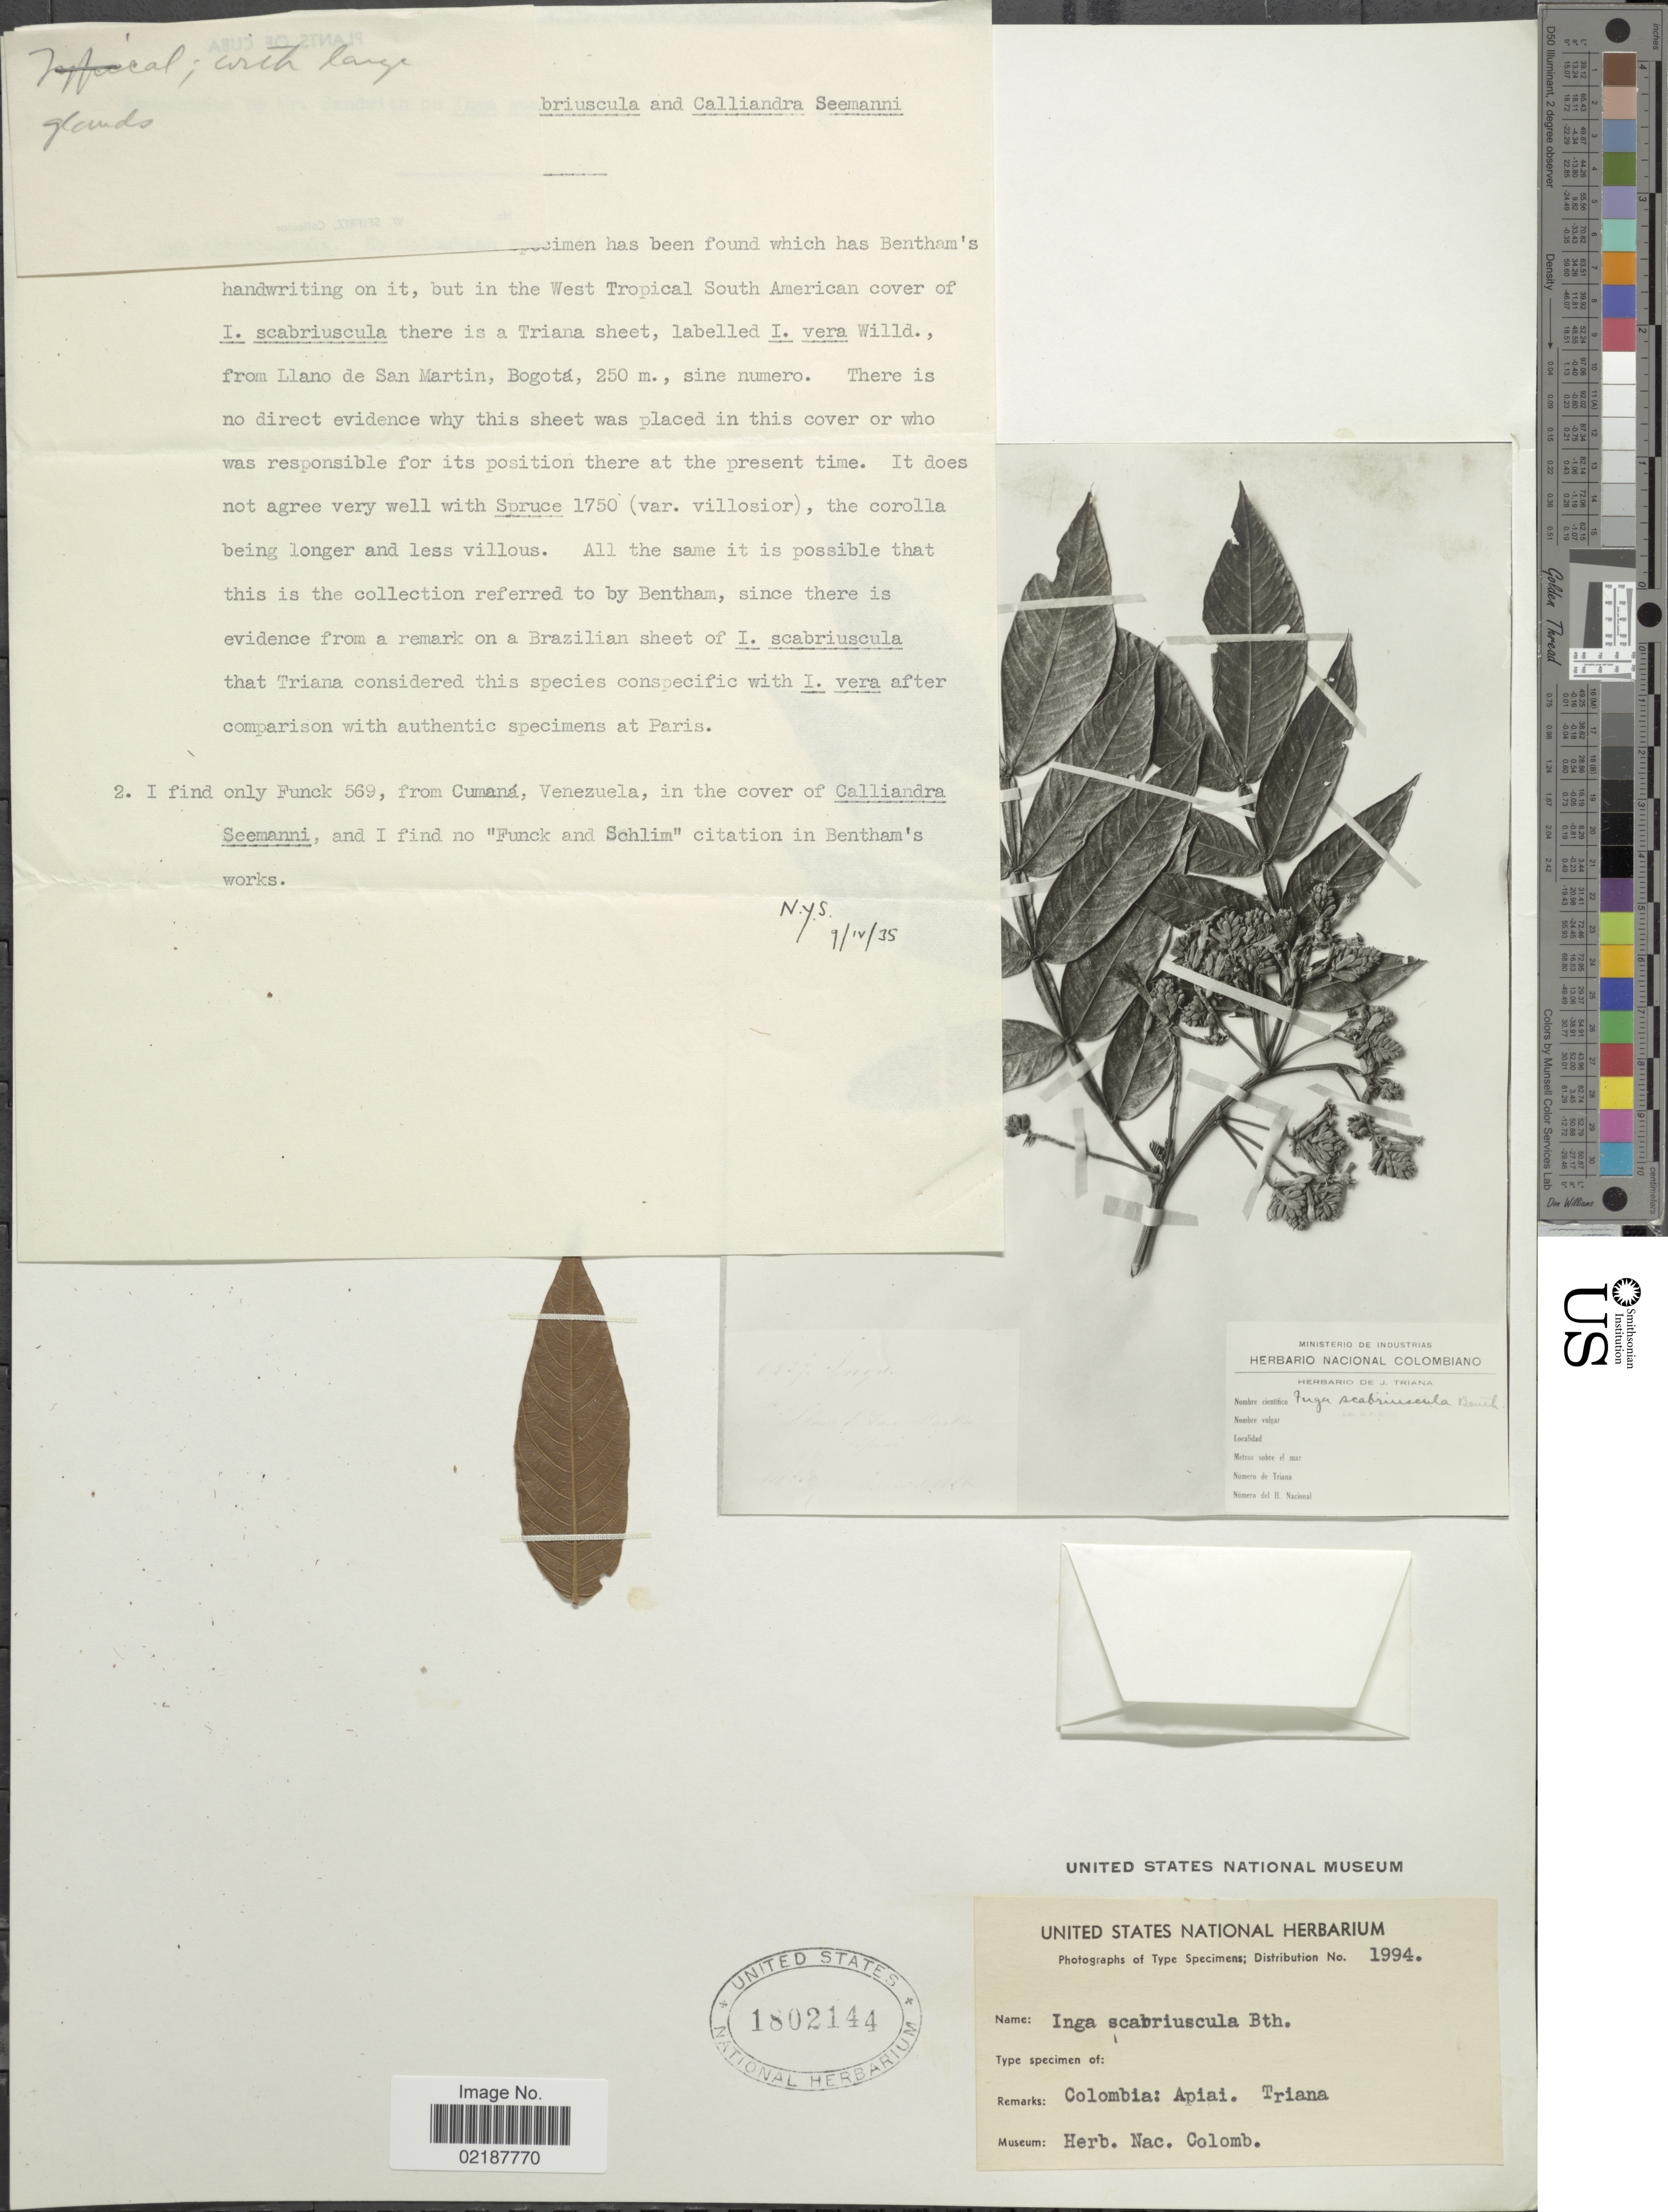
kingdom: Plantae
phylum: Tracheophyta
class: Magnoliopsida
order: Fabales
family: Fabaceae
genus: Inga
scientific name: Inga edulis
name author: Mart.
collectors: ex herb. United States National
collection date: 1994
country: Colombia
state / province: Bogota D.C.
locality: Apiai, Triana, from Llano de San Martin, Bogota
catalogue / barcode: US 1802144